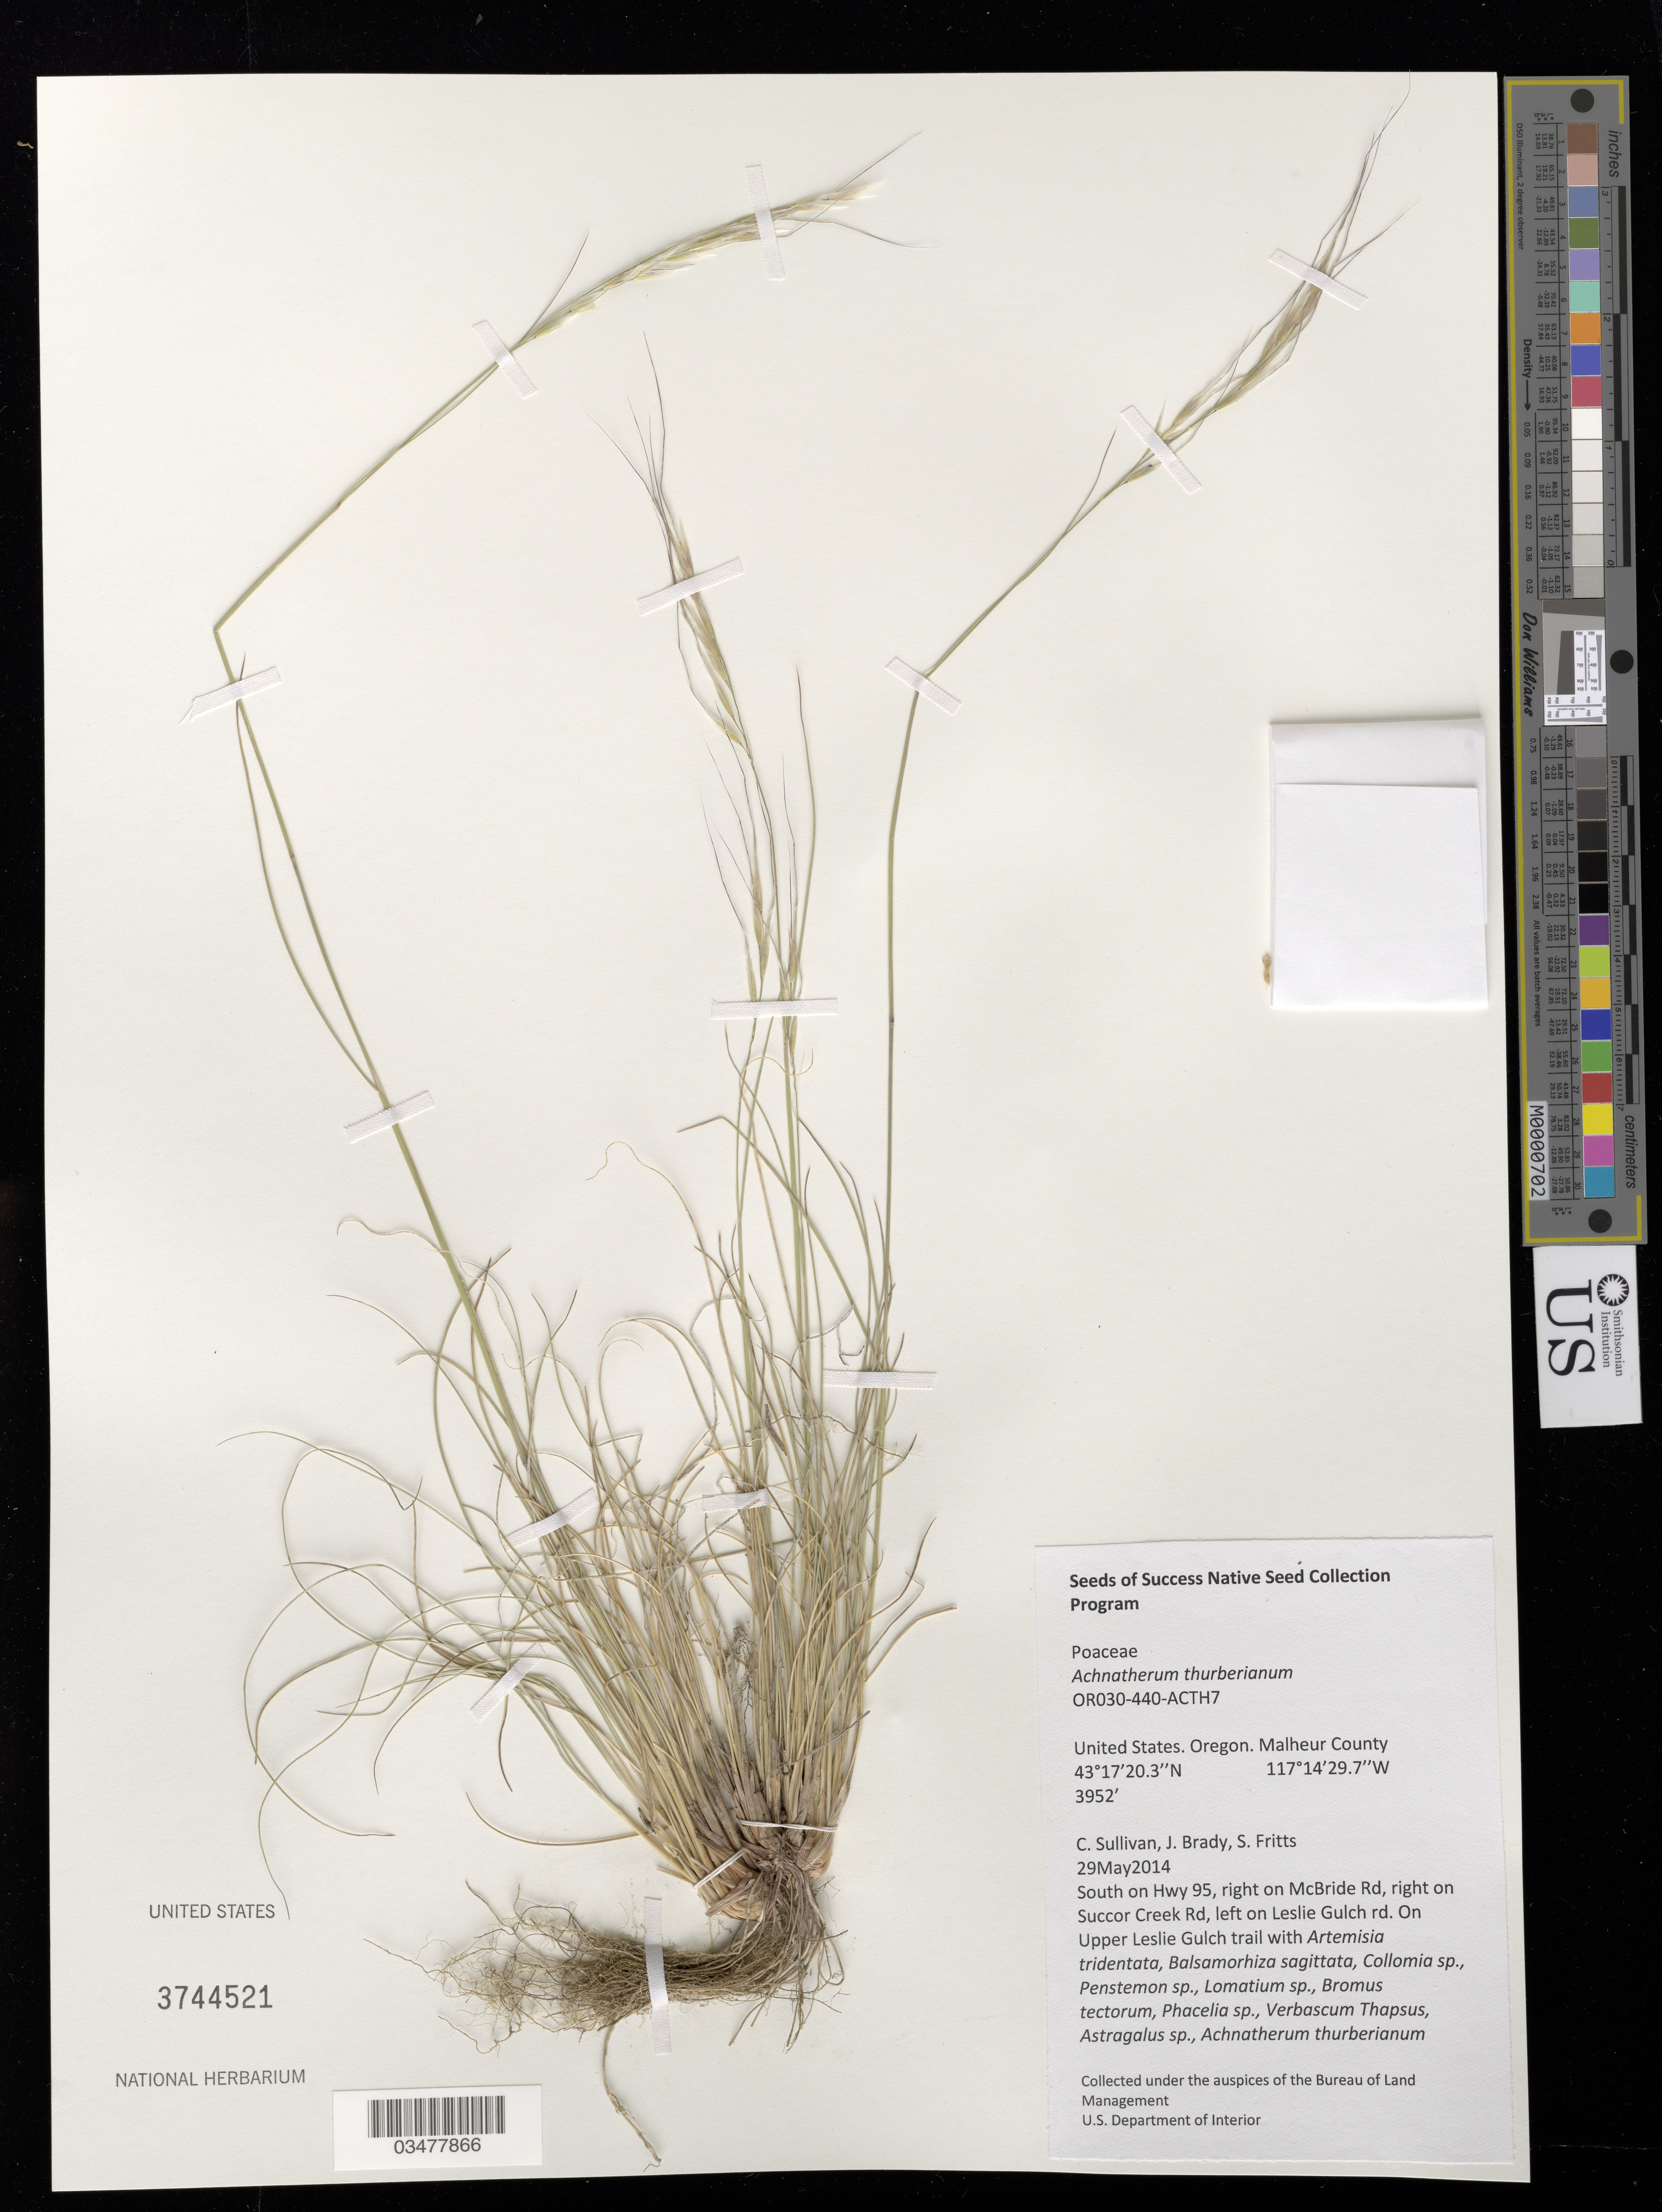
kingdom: Plantae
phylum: Tracheophyta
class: Liliopsida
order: Poales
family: Poaceae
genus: Achnatherum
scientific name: Achnatherum thurberianum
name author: (Piper) Barkworth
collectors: C. Sullivan, J. Brady & S. Fritts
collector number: OR030-440-ACTH7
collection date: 2014-05-29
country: United States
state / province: Oregon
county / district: Malheur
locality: Upper Leslie Gulch trail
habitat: With Collomia sp., Penstemon sp., Lomatium sp., Phacelia sp., etc.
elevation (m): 1205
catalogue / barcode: US 3744521